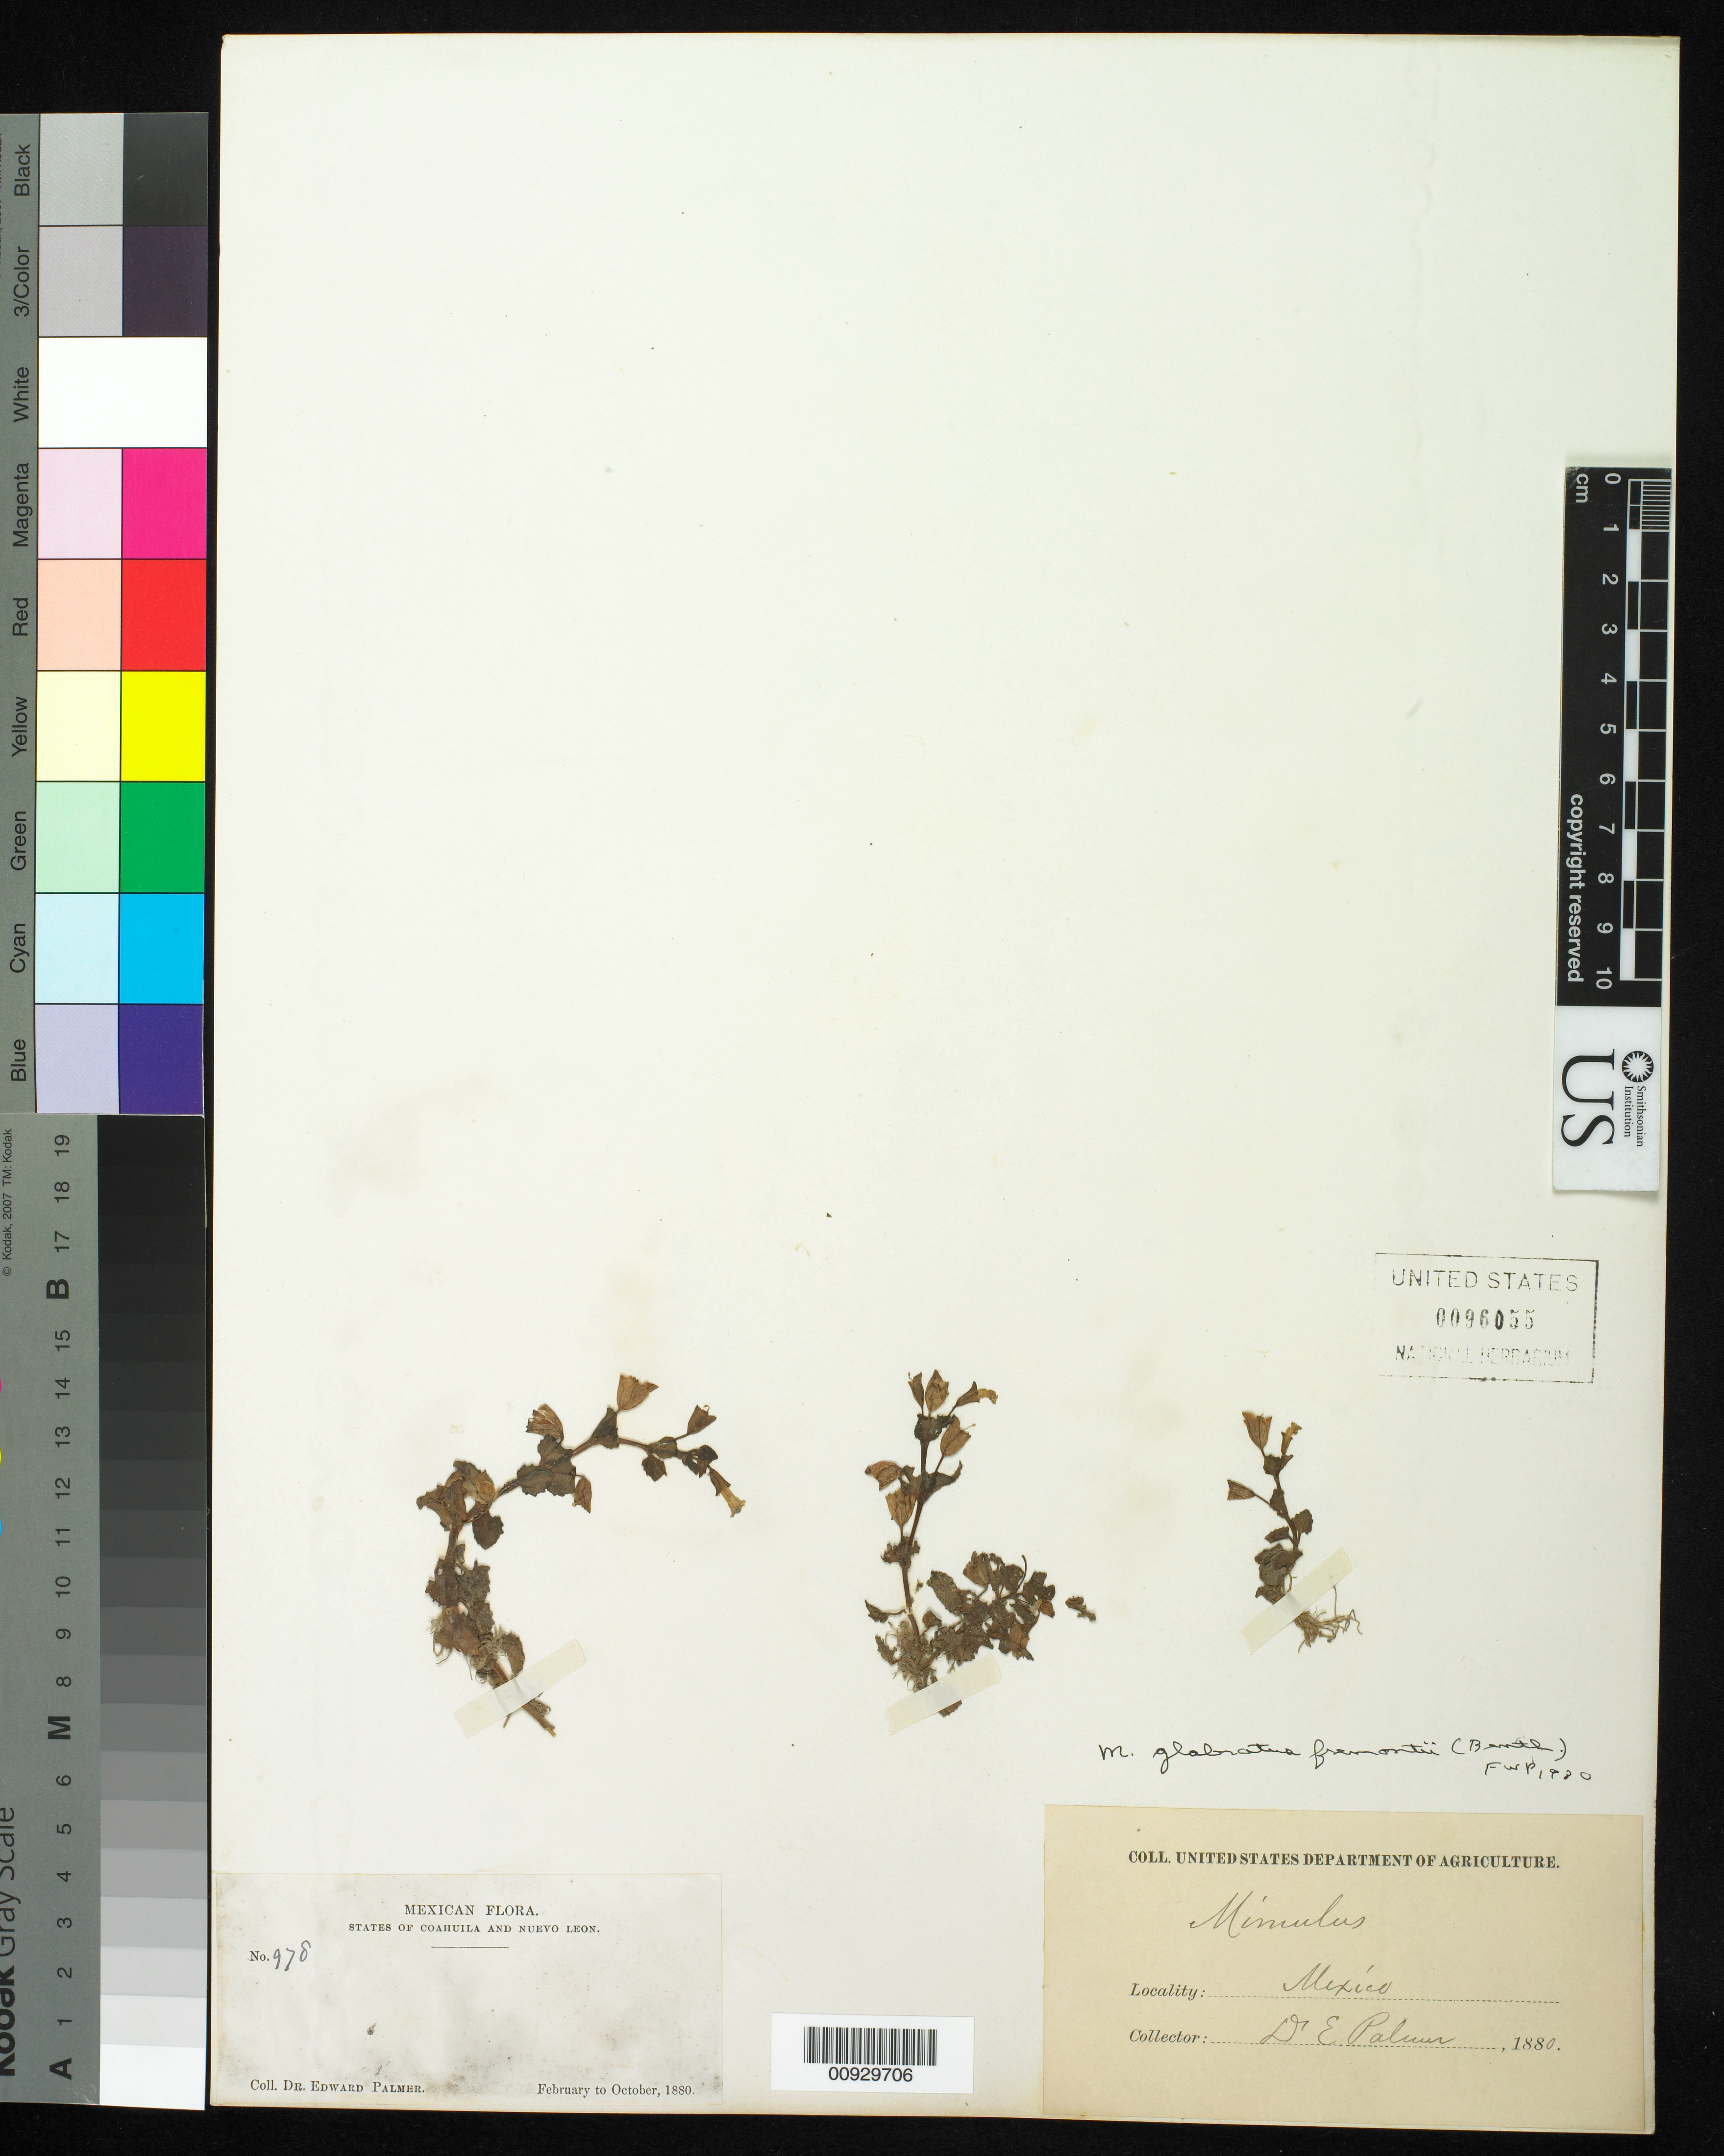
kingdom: Plantae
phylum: Tracheophyta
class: Magnoliopsida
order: Lamiales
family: Phrymaceae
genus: Mimulus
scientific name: Mimulus glabratus var. fremontii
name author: Kunth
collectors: E. Palmer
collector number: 978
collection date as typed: Feb 1880 to -- Oct 1880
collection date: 1880-02/1880-10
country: Mexico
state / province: Coahuila / Nuevo León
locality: States of Coahuila and Nuevo León.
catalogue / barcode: US 96055